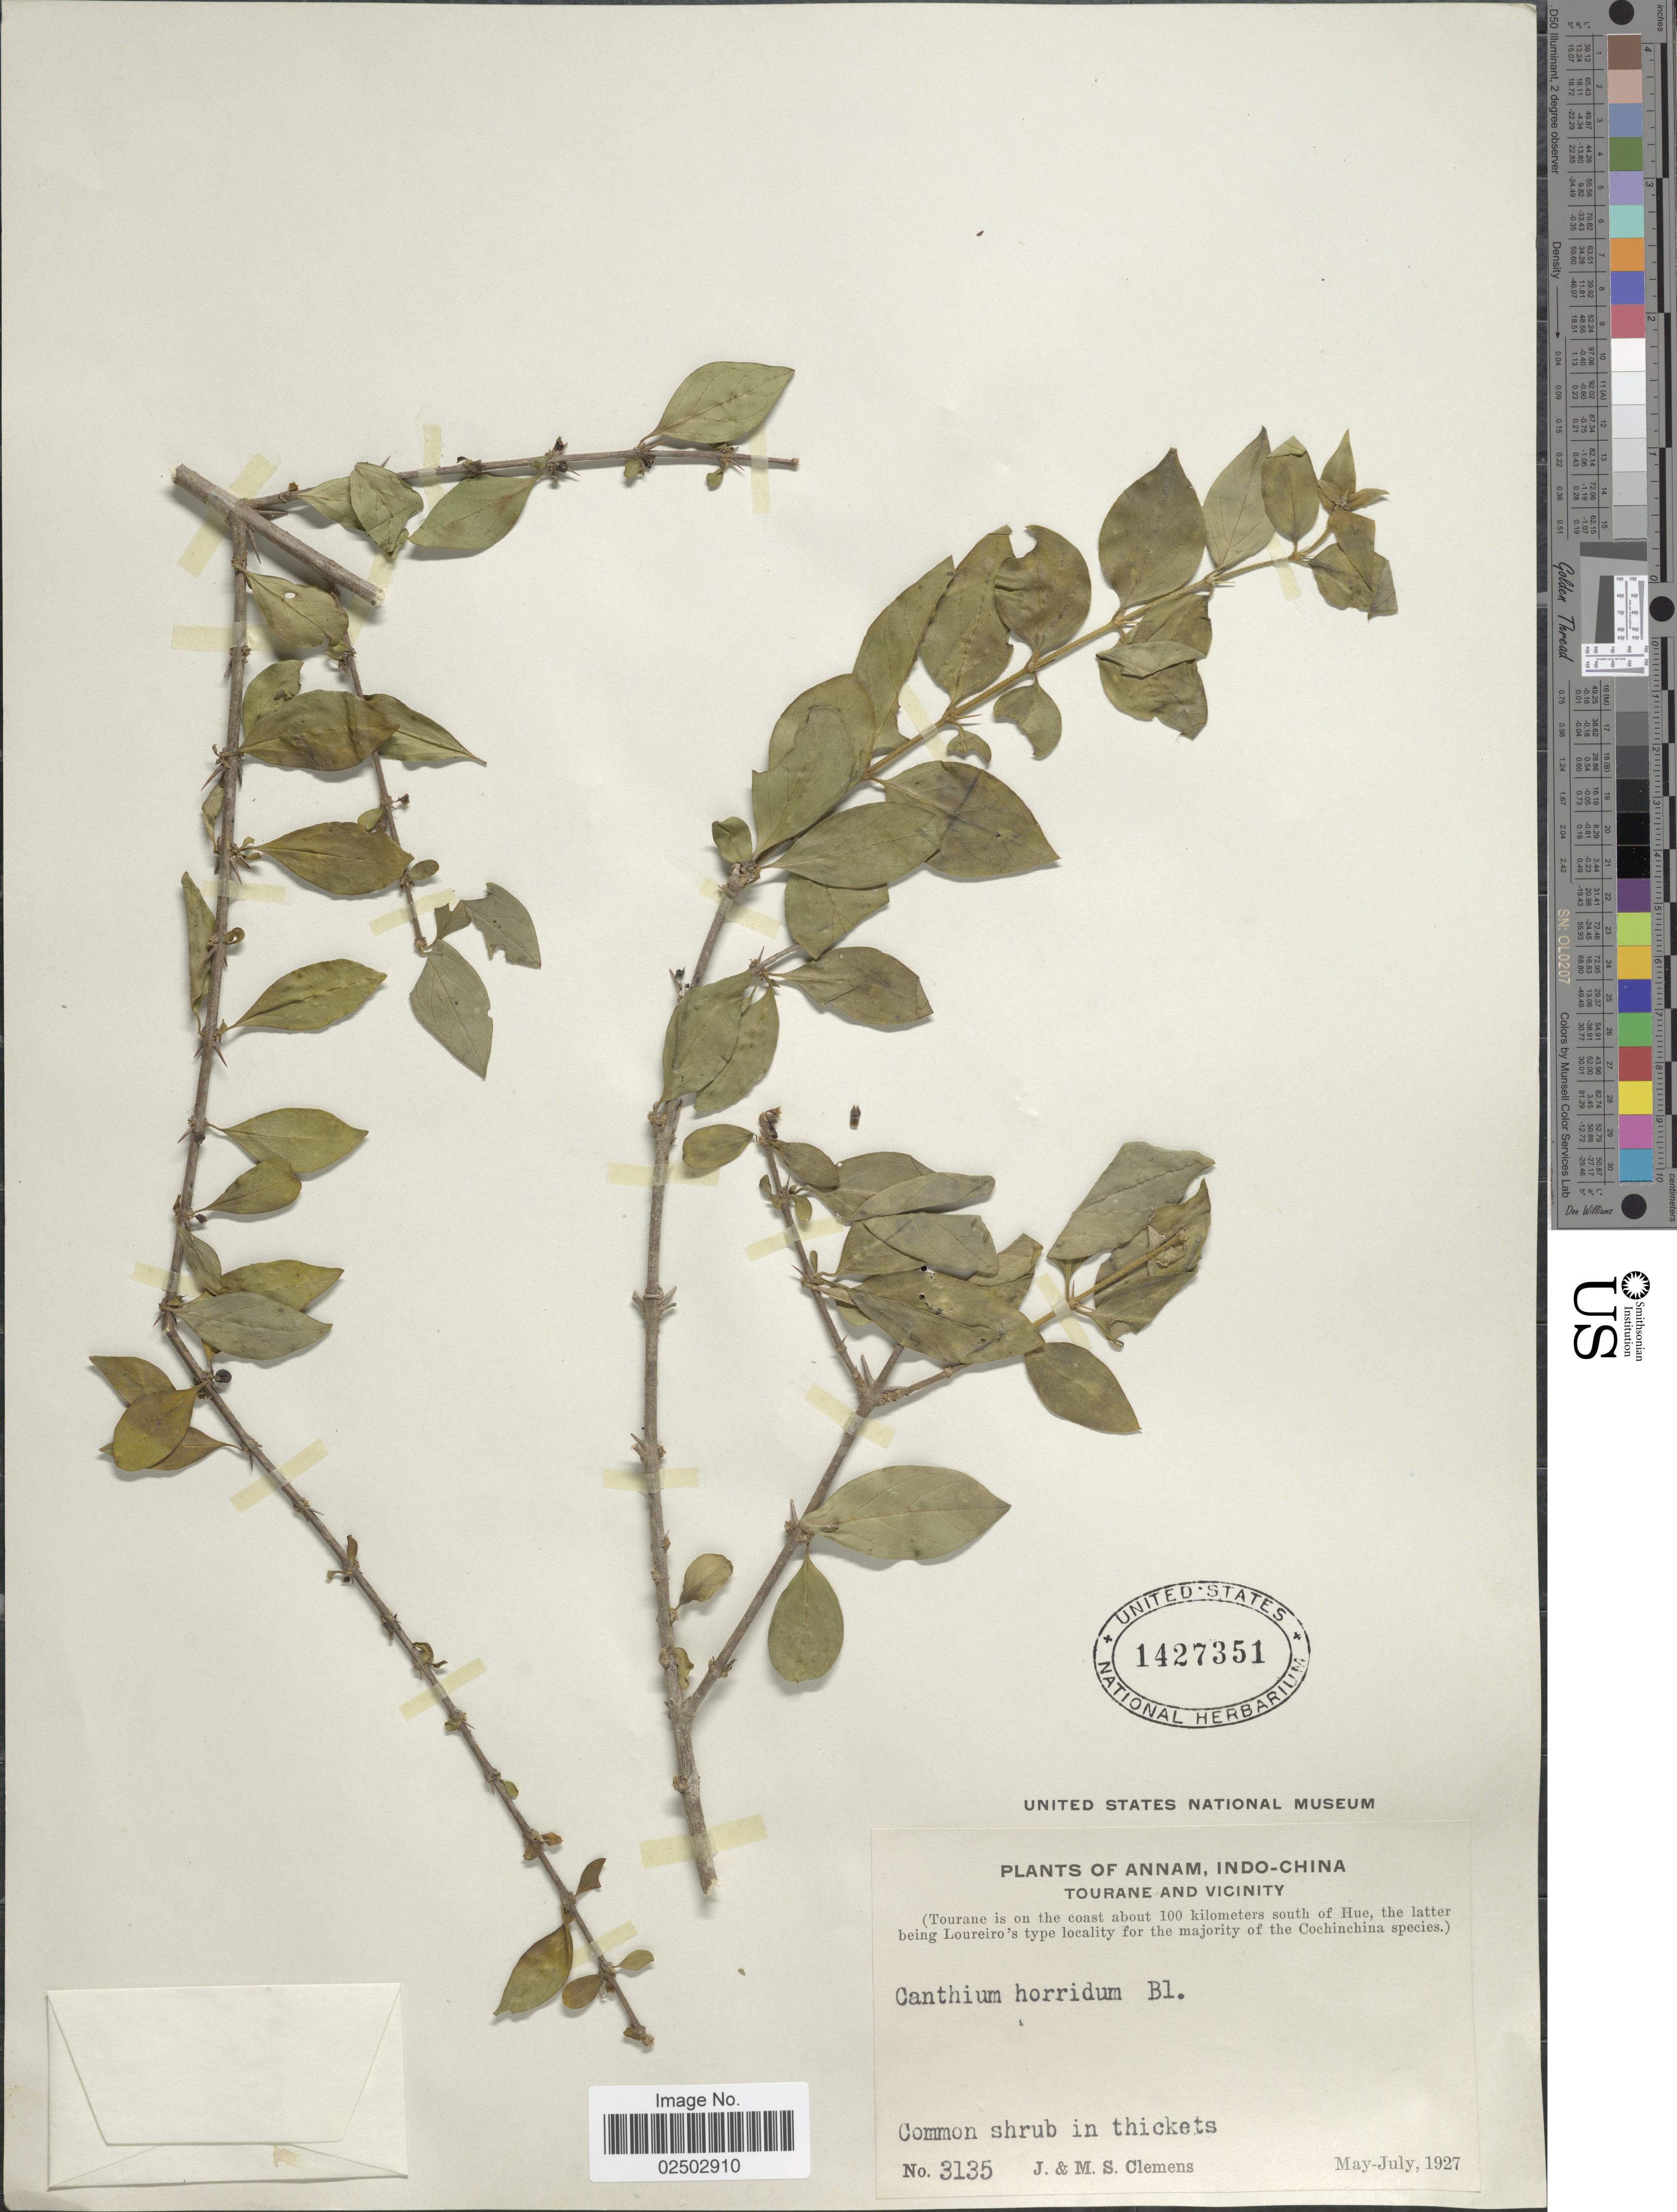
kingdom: Plantae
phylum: Tracheophyta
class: Magnoliopsida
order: Gentianales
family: Rubiaceae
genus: Canthium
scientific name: Canthium horridum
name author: Blume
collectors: J. Clemens & M. S. Clemens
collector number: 3135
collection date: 1927-05/1927-07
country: Vietnam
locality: Annam, Indo-China, Tourane and Vicinity, (Tourane is on the coast about 100 kilometers south of Hue)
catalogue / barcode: US 1427351